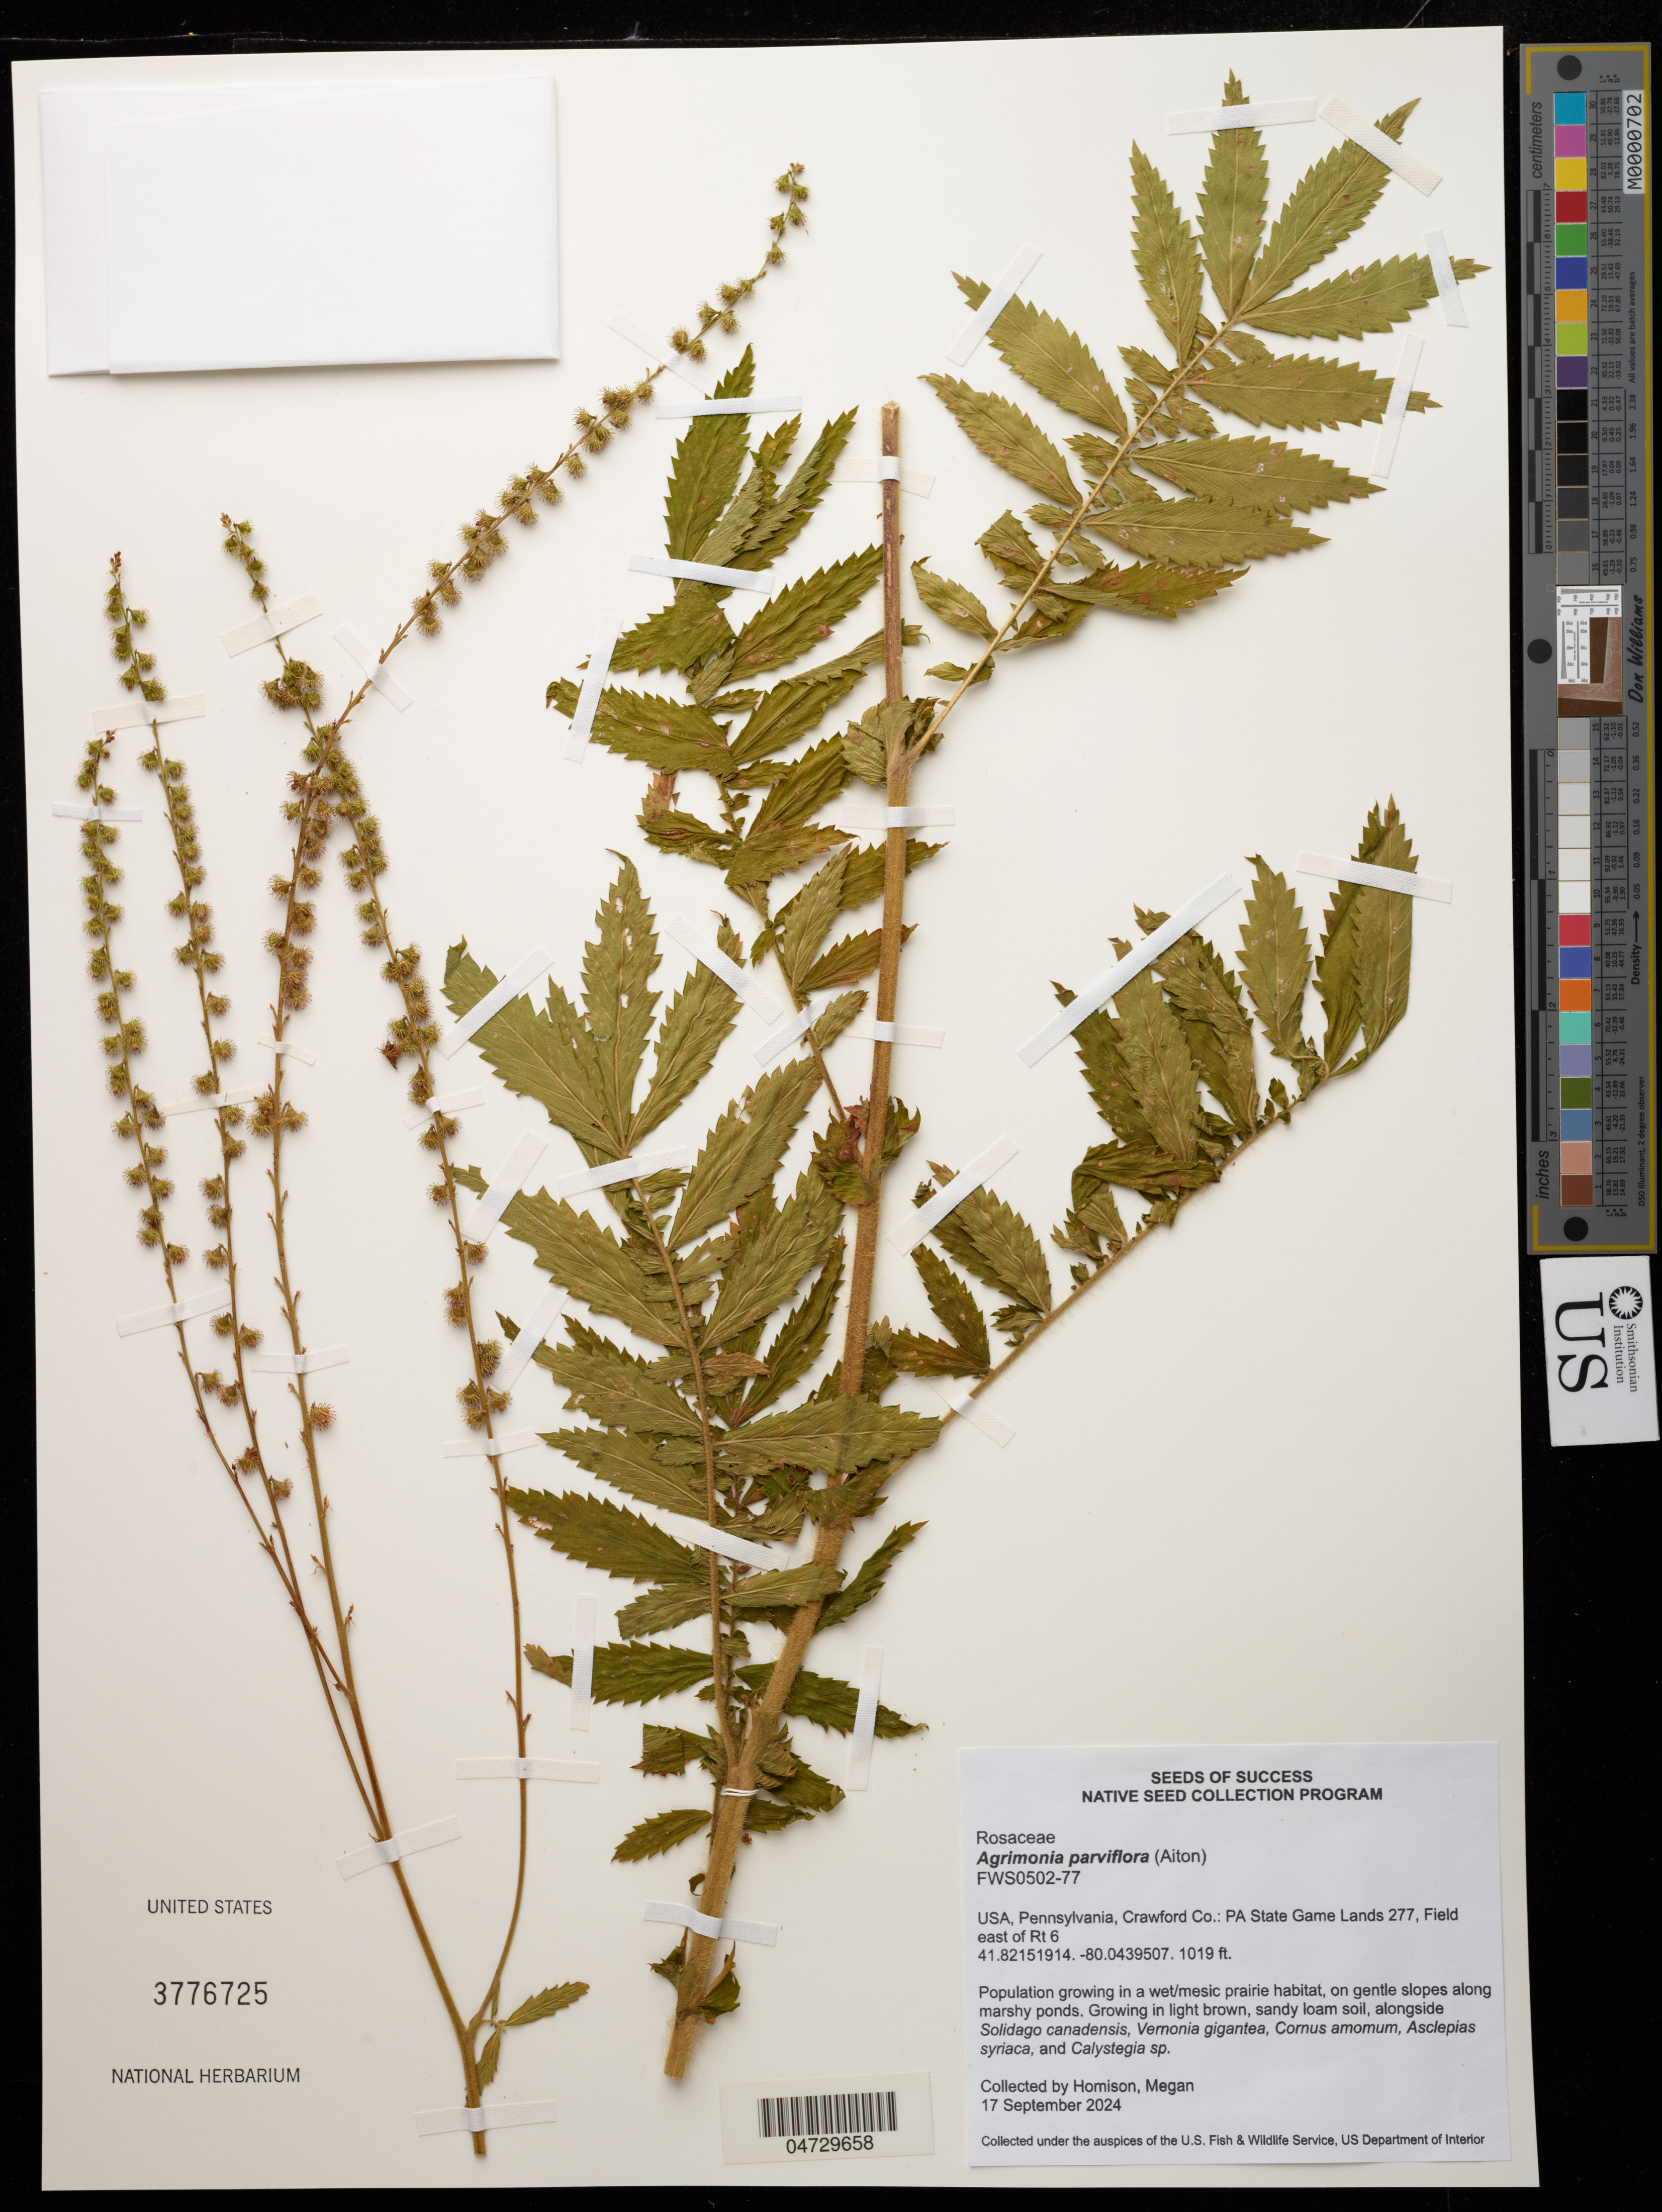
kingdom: Plantae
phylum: Tracheophyta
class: Magnoliopsida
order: Rosales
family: Rosaceae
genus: Agrimonia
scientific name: Agrimonia parviflora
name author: Aiton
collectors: M. Homison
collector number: FWS0502-77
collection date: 2024-09-17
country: United States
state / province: Pennsylvania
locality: Crawford Co.: PA State Game Lands 277, Field east of Rt 6.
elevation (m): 311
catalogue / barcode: US 3776725